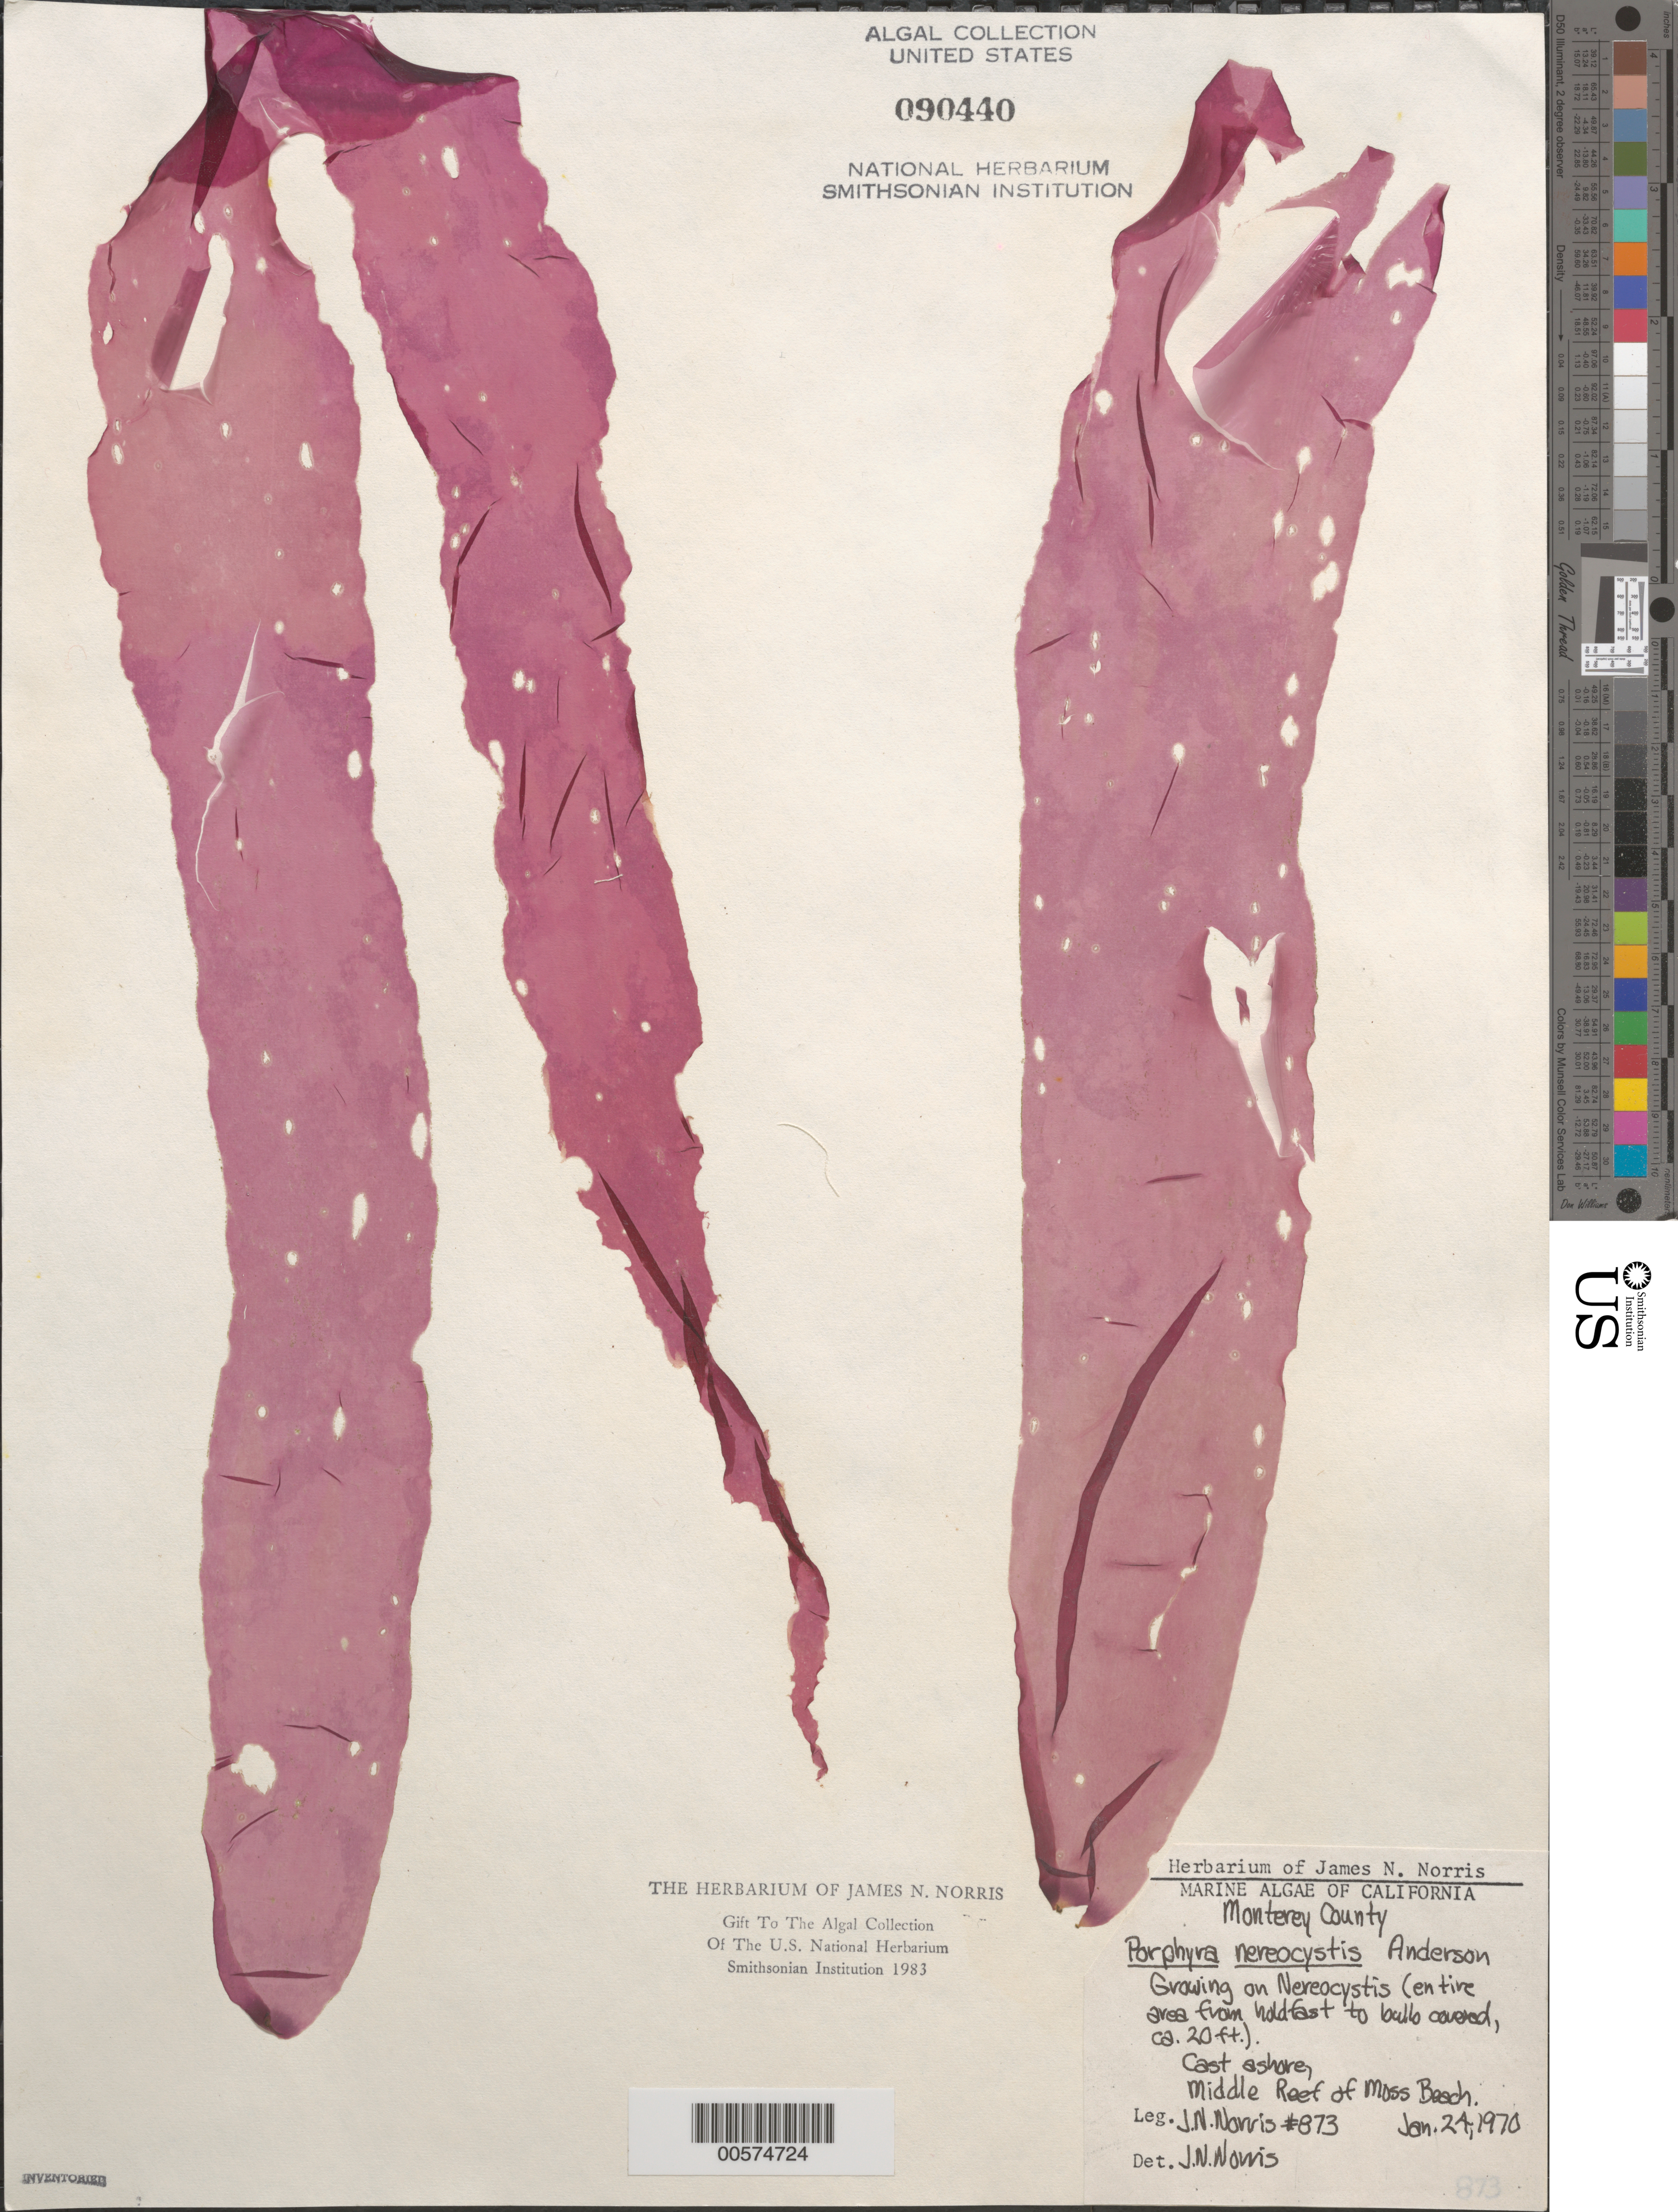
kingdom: Plantae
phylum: Rhodophyta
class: Bangiophyceae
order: Bangiales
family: Bangiaceae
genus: Pyropia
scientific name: Pyropia nereocystis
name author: (C.L. Anderson) S.C. Lindstrom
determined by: Algae name updating Project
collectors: J. N. Norris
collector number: JN-873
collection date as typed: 24 Jan 1970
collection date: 1970-01-24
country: United States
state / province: California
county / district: Monterey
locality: Middle Reef of Moss Beach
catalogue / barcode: US 90440